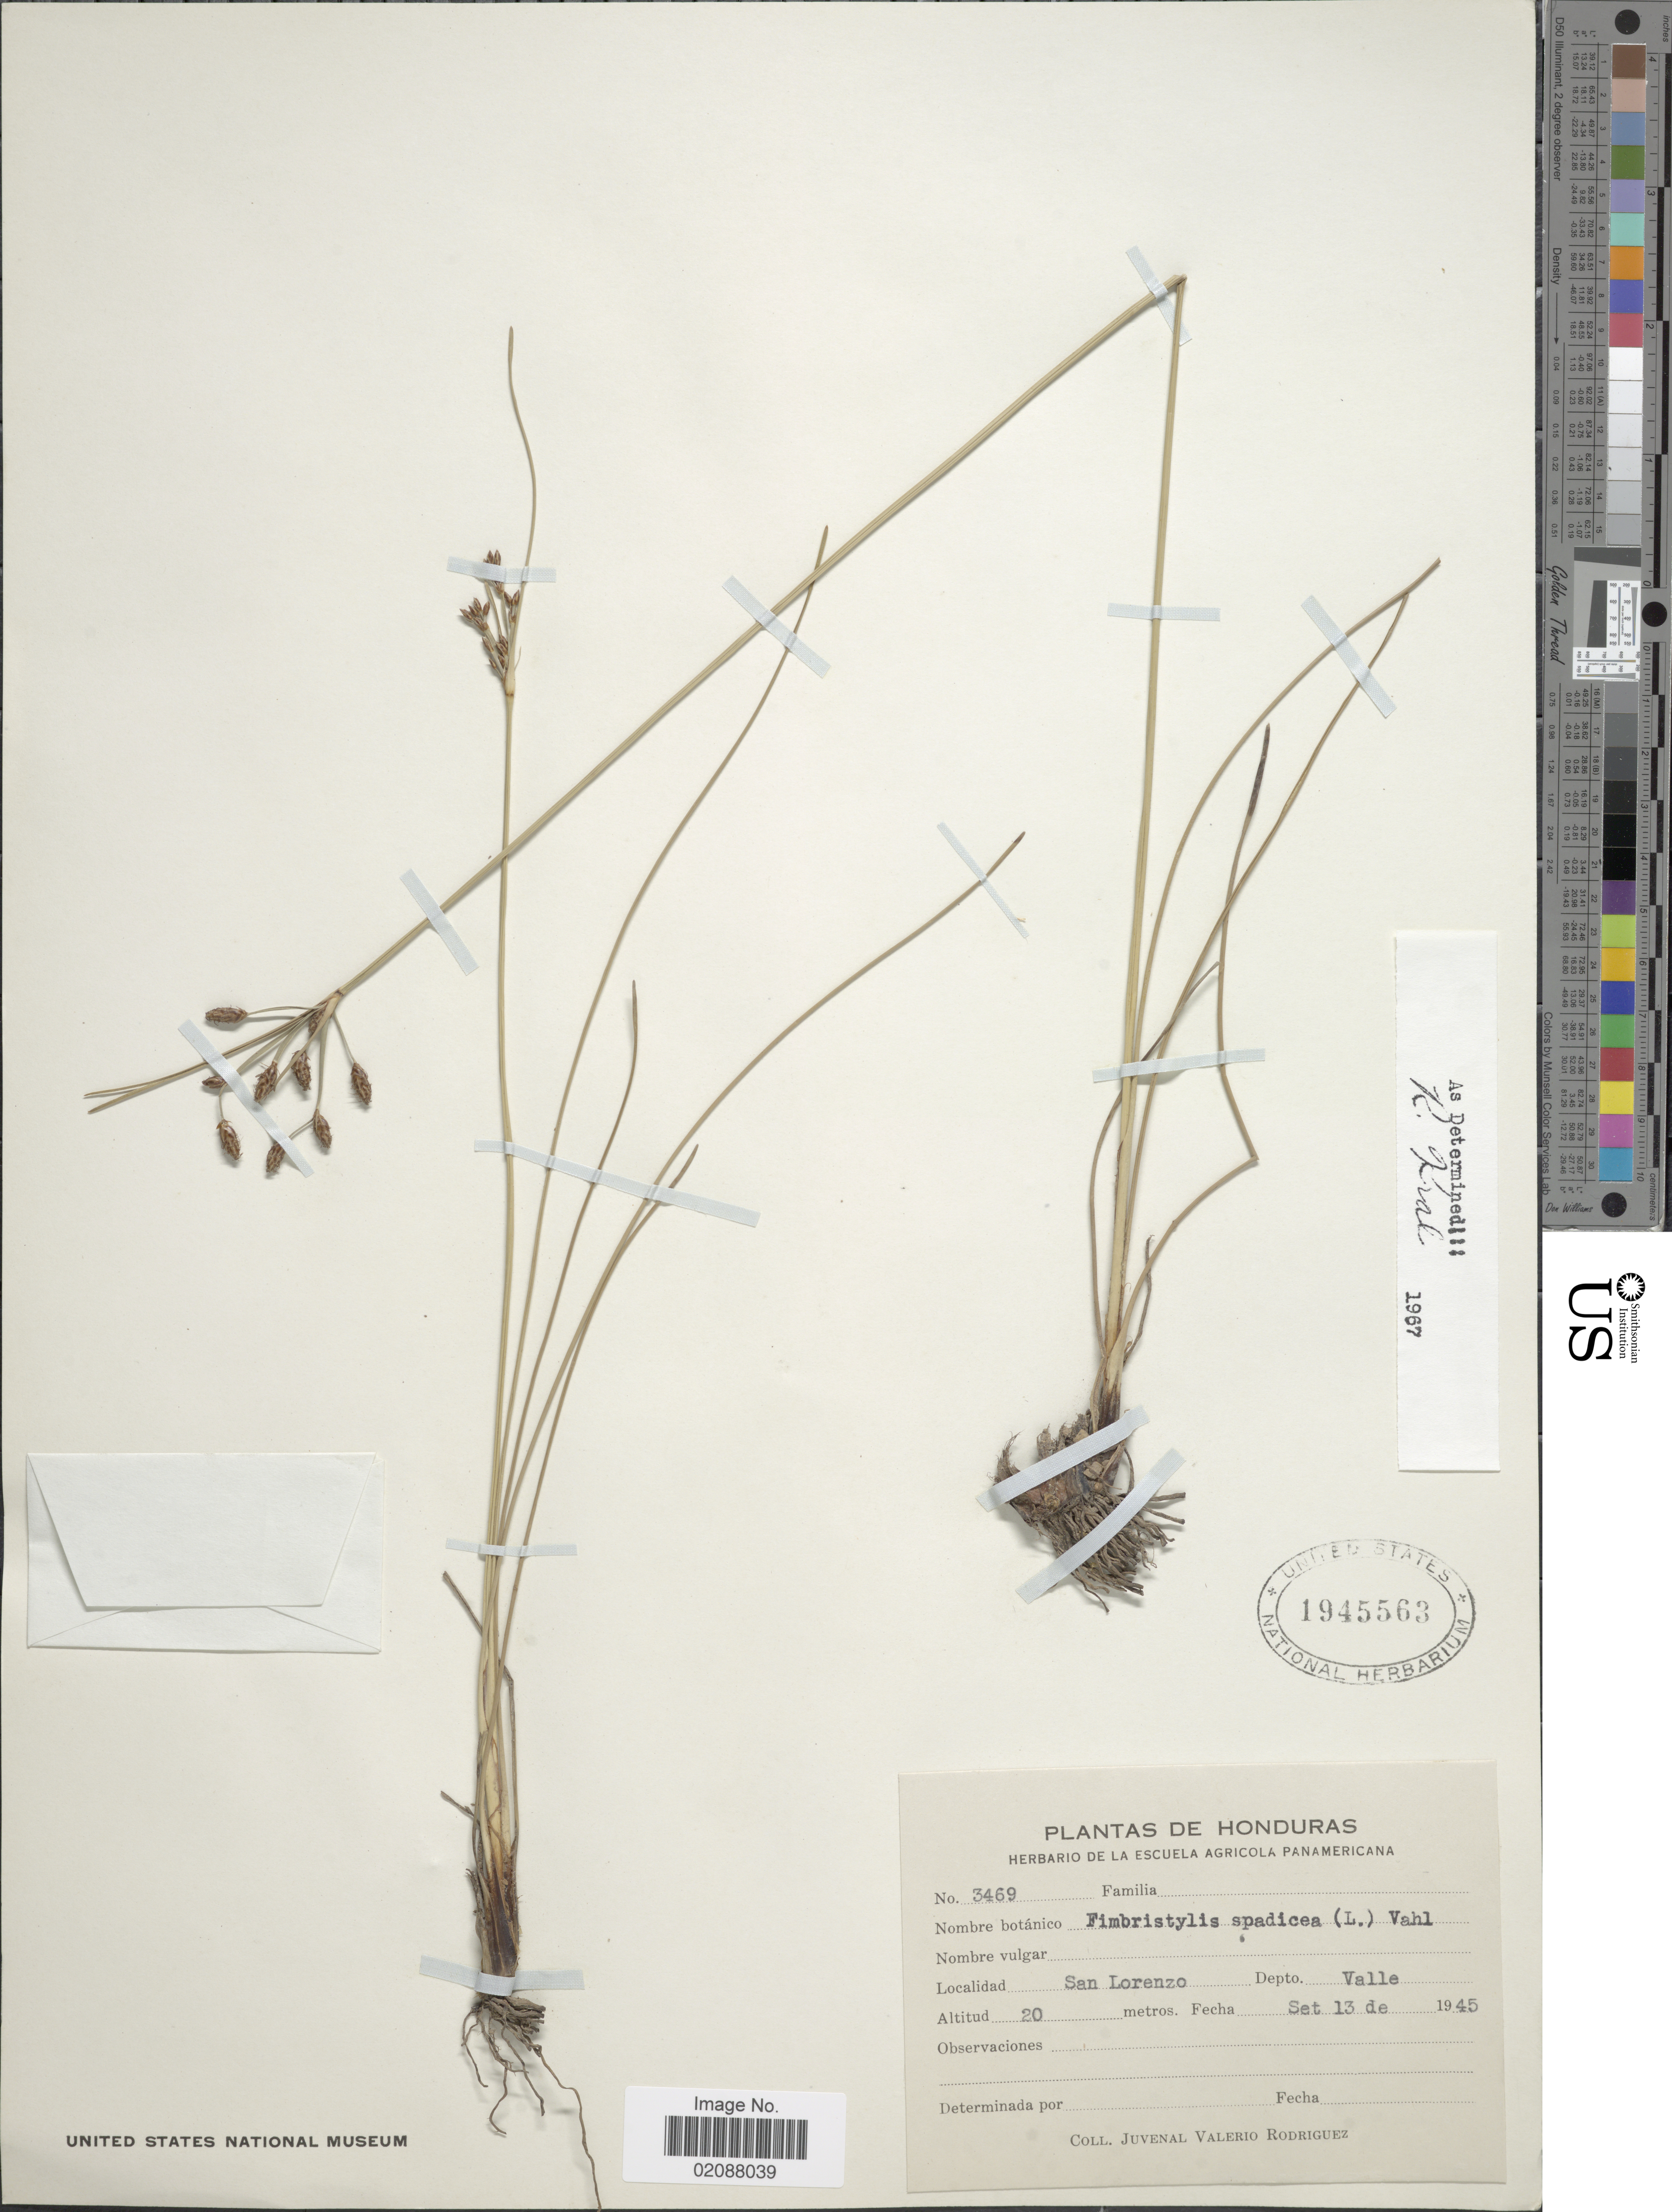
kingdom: Plantae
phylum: Tracheophyta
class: Liliopsida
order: Poales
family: Cyperaceae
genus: Fimbristylis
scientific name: Fimbristylis spadicea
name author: (L.) Vahl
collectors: J. Valerio R.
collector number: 3469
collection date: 1945-09-13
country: Honduras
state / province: Valle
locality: San Lorenzo, depto. Valle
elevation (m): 20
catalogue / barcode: US 1945563